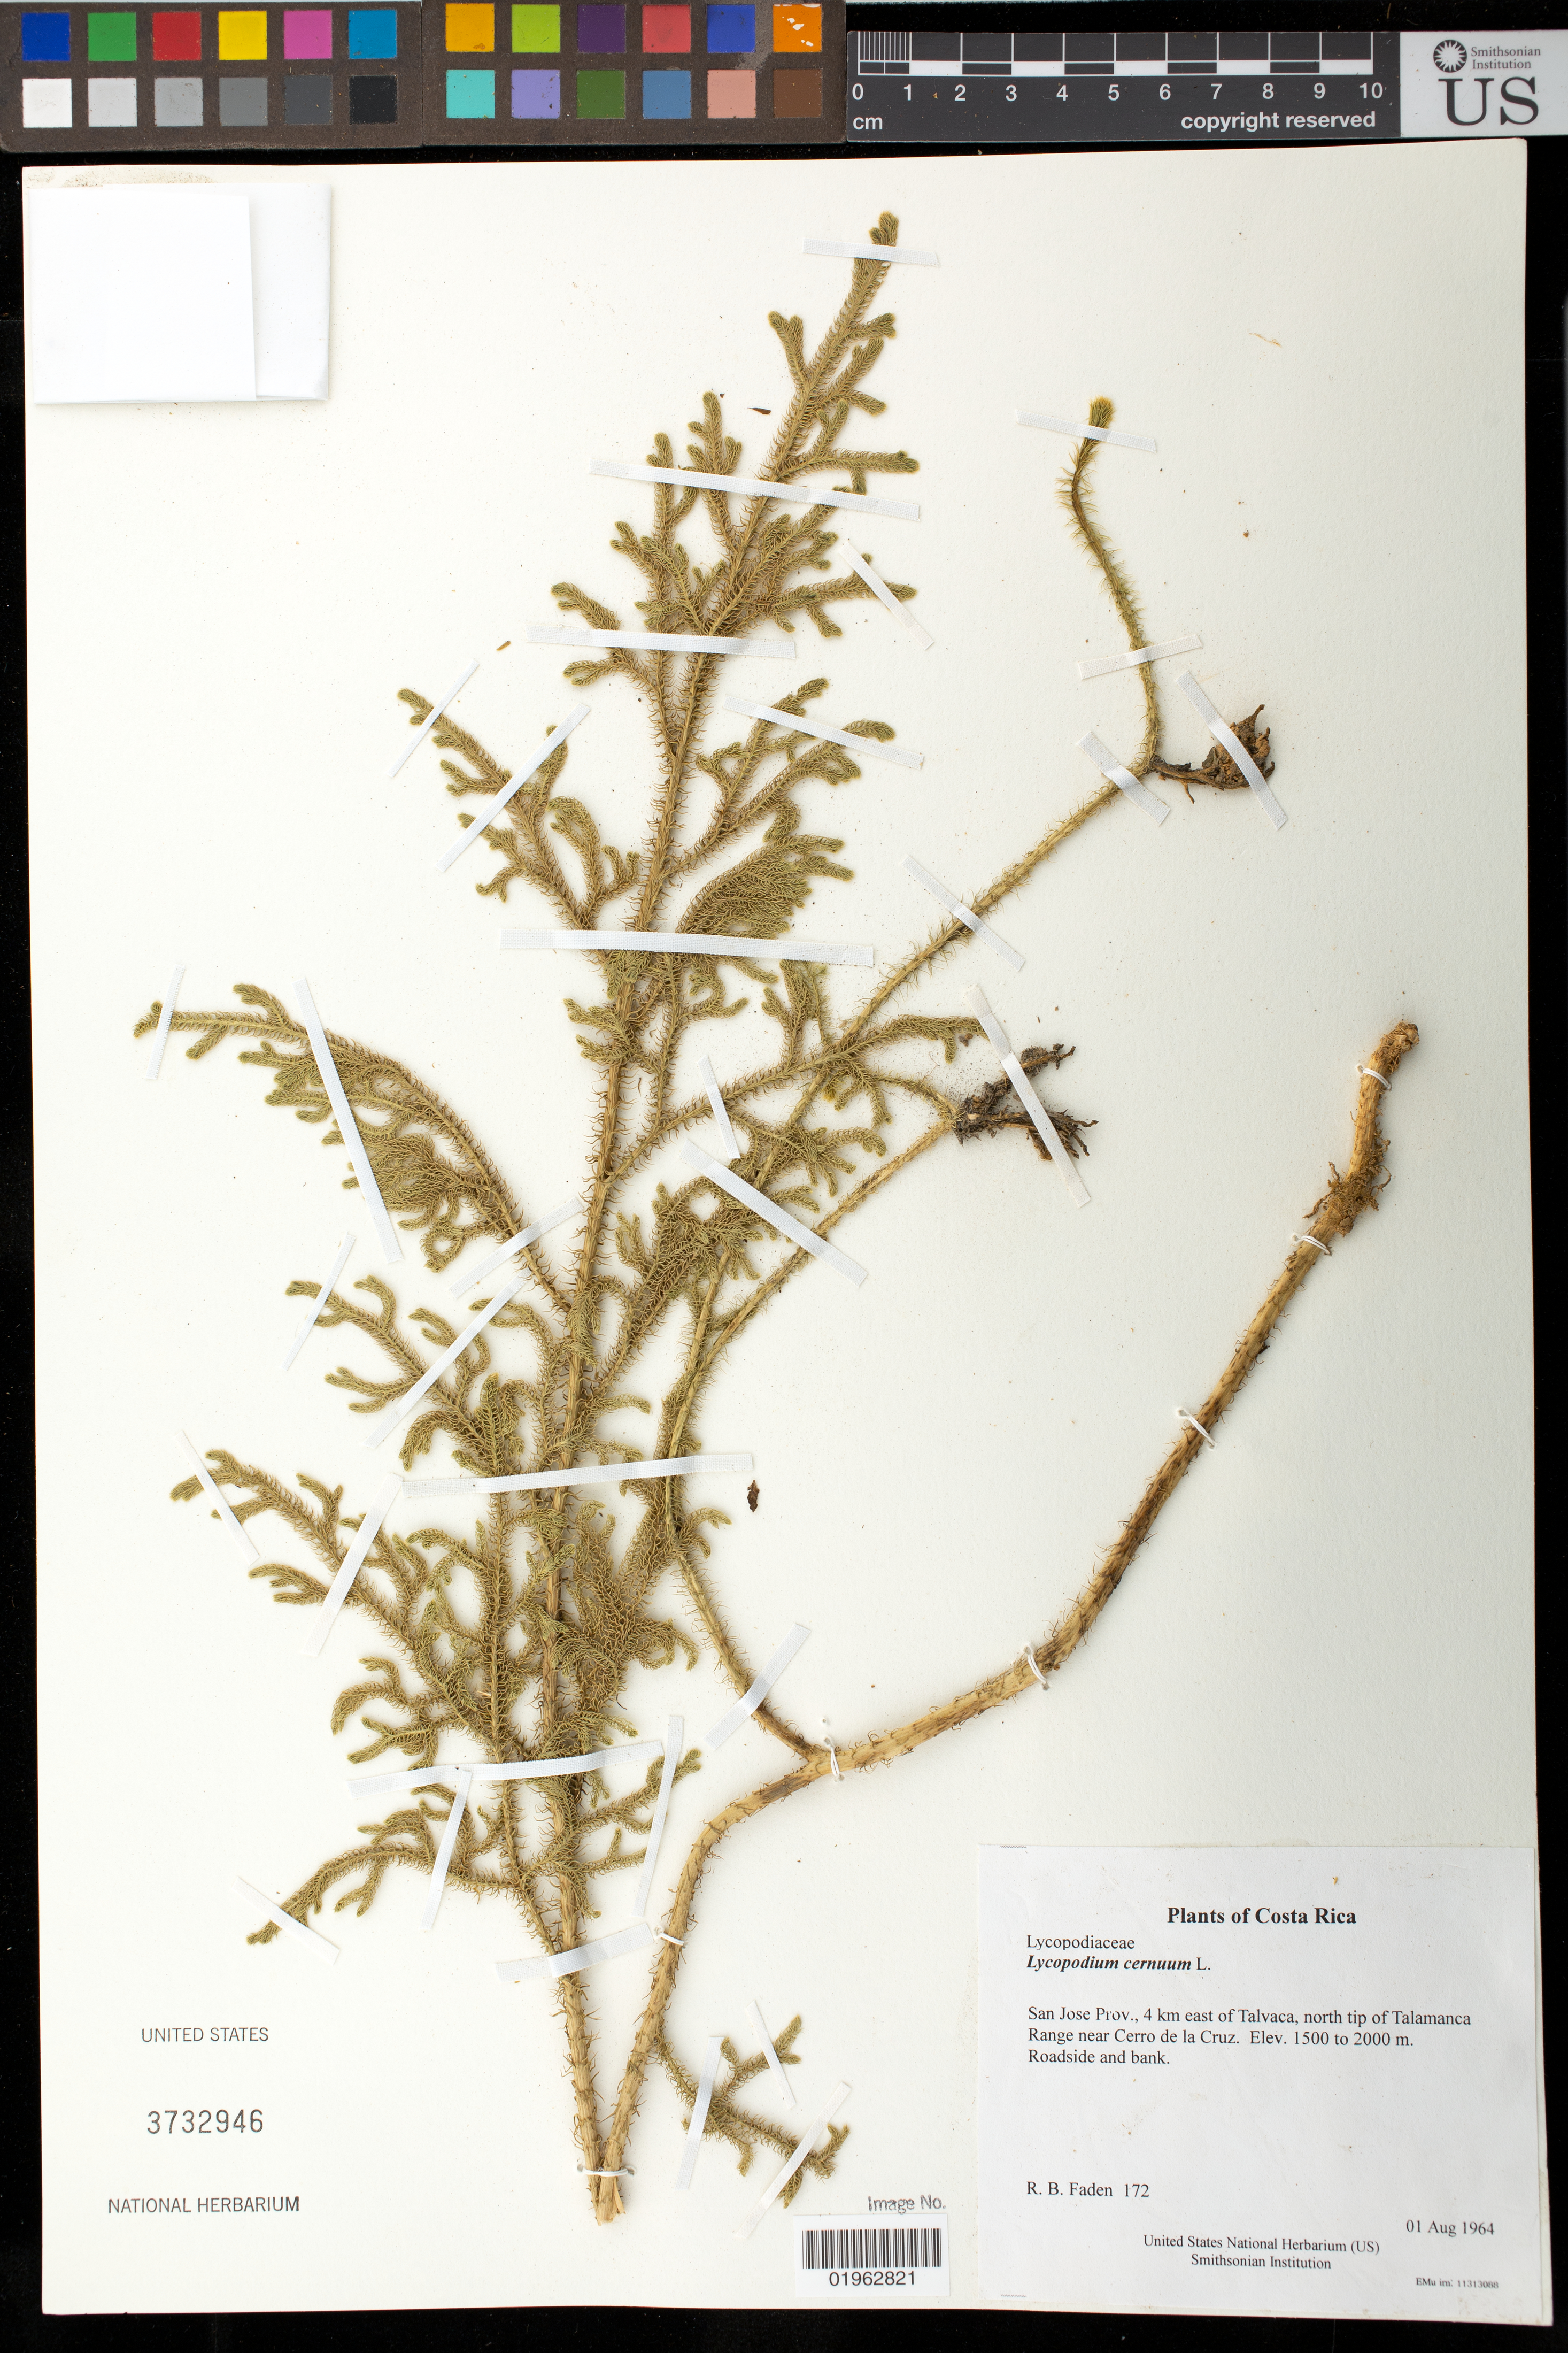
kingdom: Plantae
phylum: Tracheophyta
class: Lycopodiopsida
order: Lycopodiales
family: Lycopodiaceae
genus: Palhinhaea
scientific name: Palhinhaea cernua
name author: (L.) Vasc. & Franco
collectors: R. B. Faden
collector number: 172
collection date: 1964-08-01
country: Costa Rica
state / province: San Jose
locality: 4 km east of Talvaca, north tip of Talamanca Range near Cerro de la Cruz.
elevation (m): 1500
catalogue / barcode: US 3732946